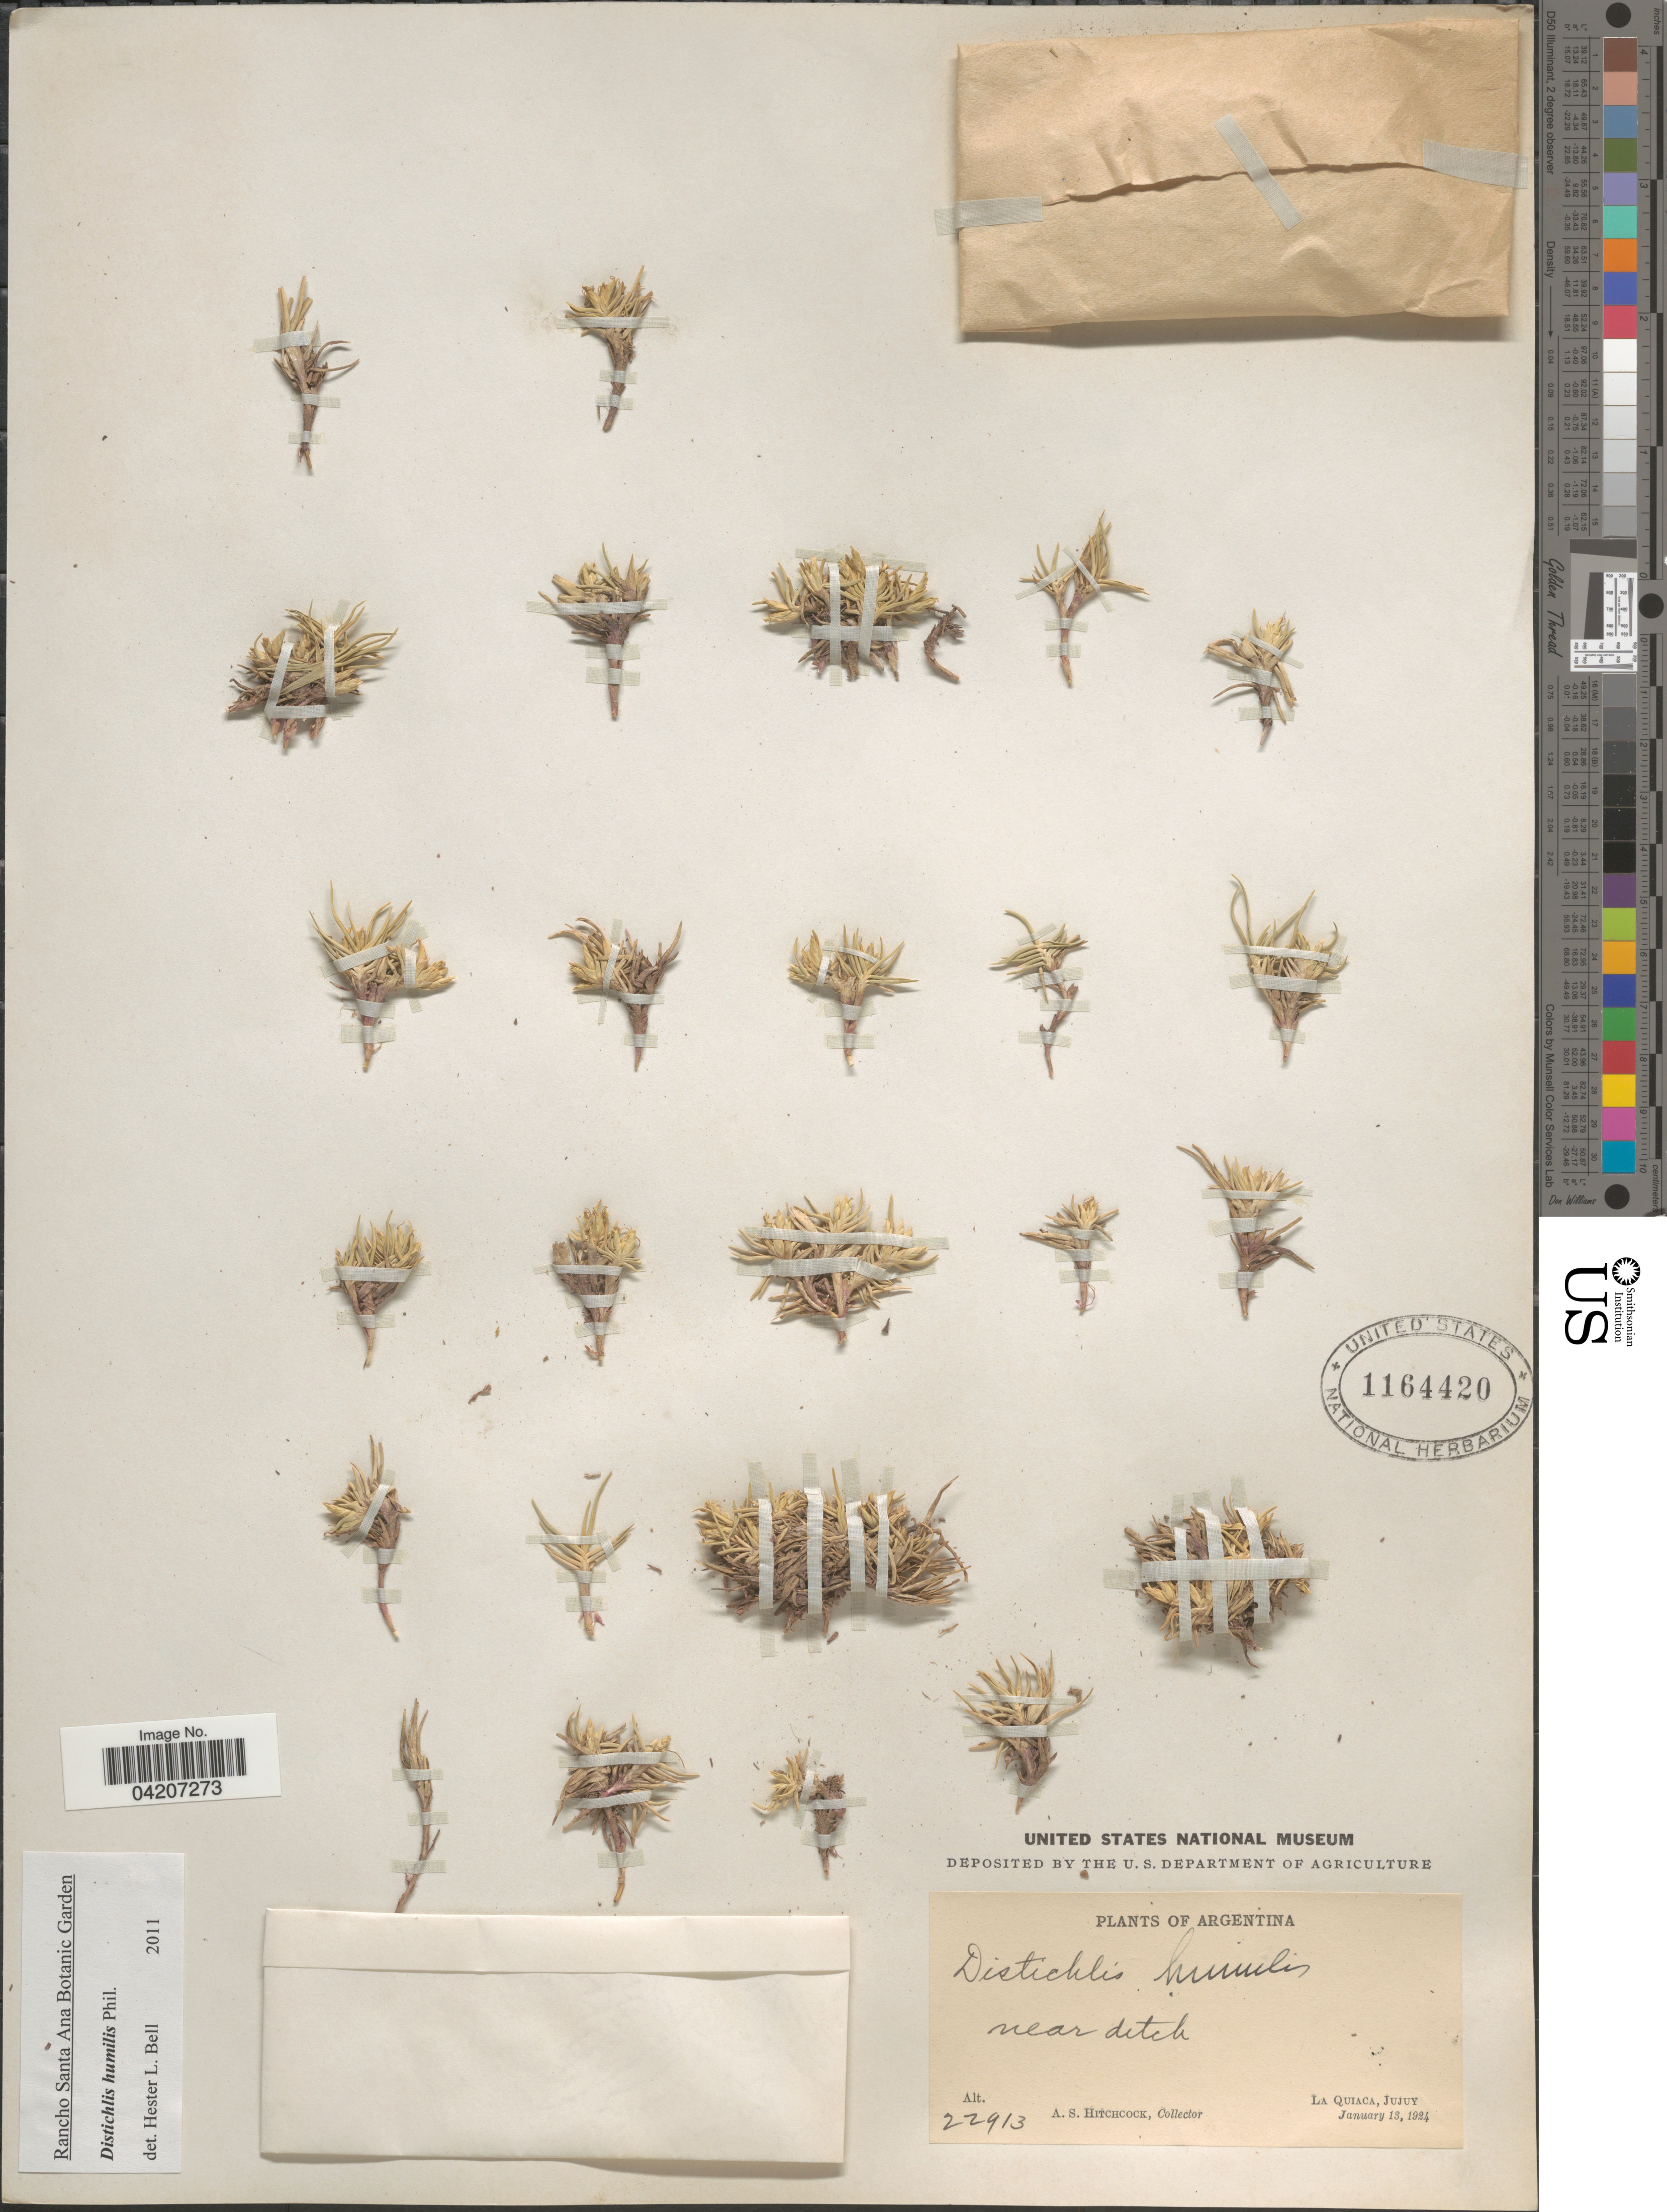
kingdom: Plantae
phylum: Tracheophyta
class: Liliopsida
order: Poales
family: Poaceae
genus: Distichlis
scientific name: Distichlis humilis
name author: Phil.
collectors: A. S. Hitchcock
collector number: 22913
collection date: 1924-01-13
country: Argentina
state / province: Jujuy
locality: Near ditch. La Quiaca.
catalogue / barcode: US 1164420